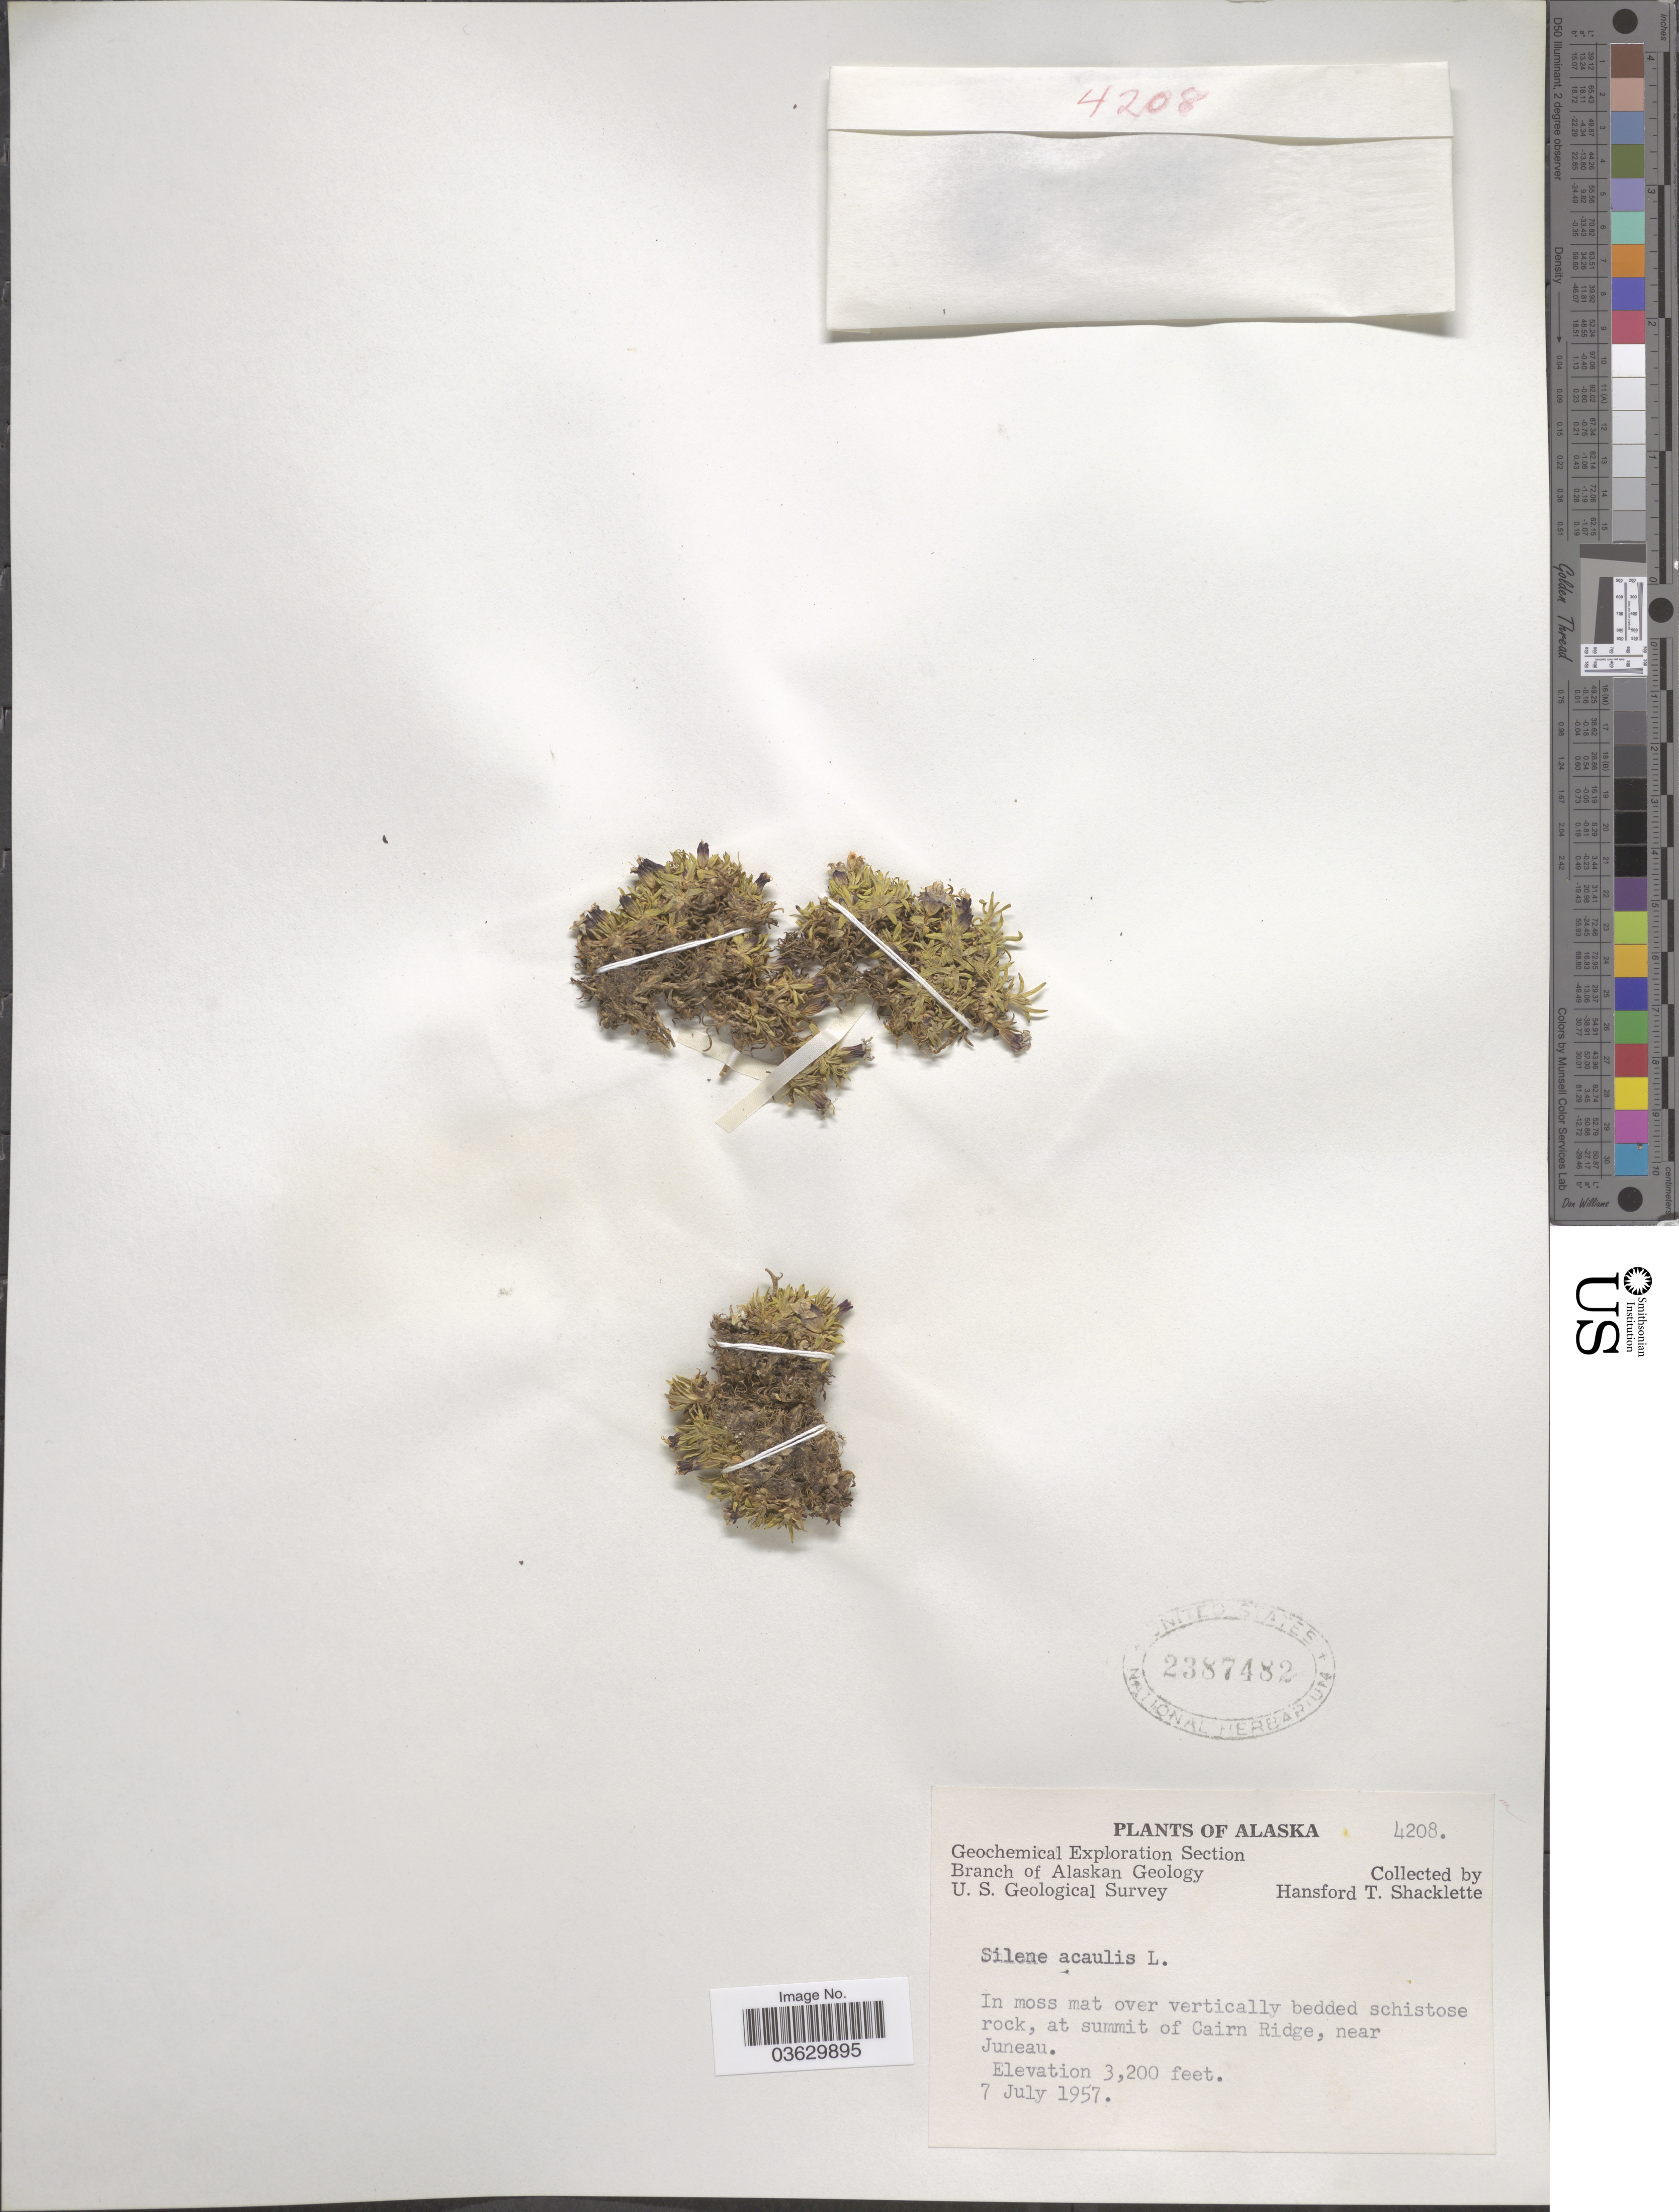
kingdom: Plantae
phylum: Tracheophyta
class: Magnoliopsida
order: Caryophyllales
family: Caryophyllaceae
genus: Silene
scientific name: Silene acaulis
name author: (L.) Jacq.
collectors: H. Shacklette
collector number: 4208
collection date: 1957-07-07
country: United States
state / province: Alaska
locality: At summit of Cairn Ridge, near Juneau.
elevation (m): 975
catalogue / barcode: US 2387482